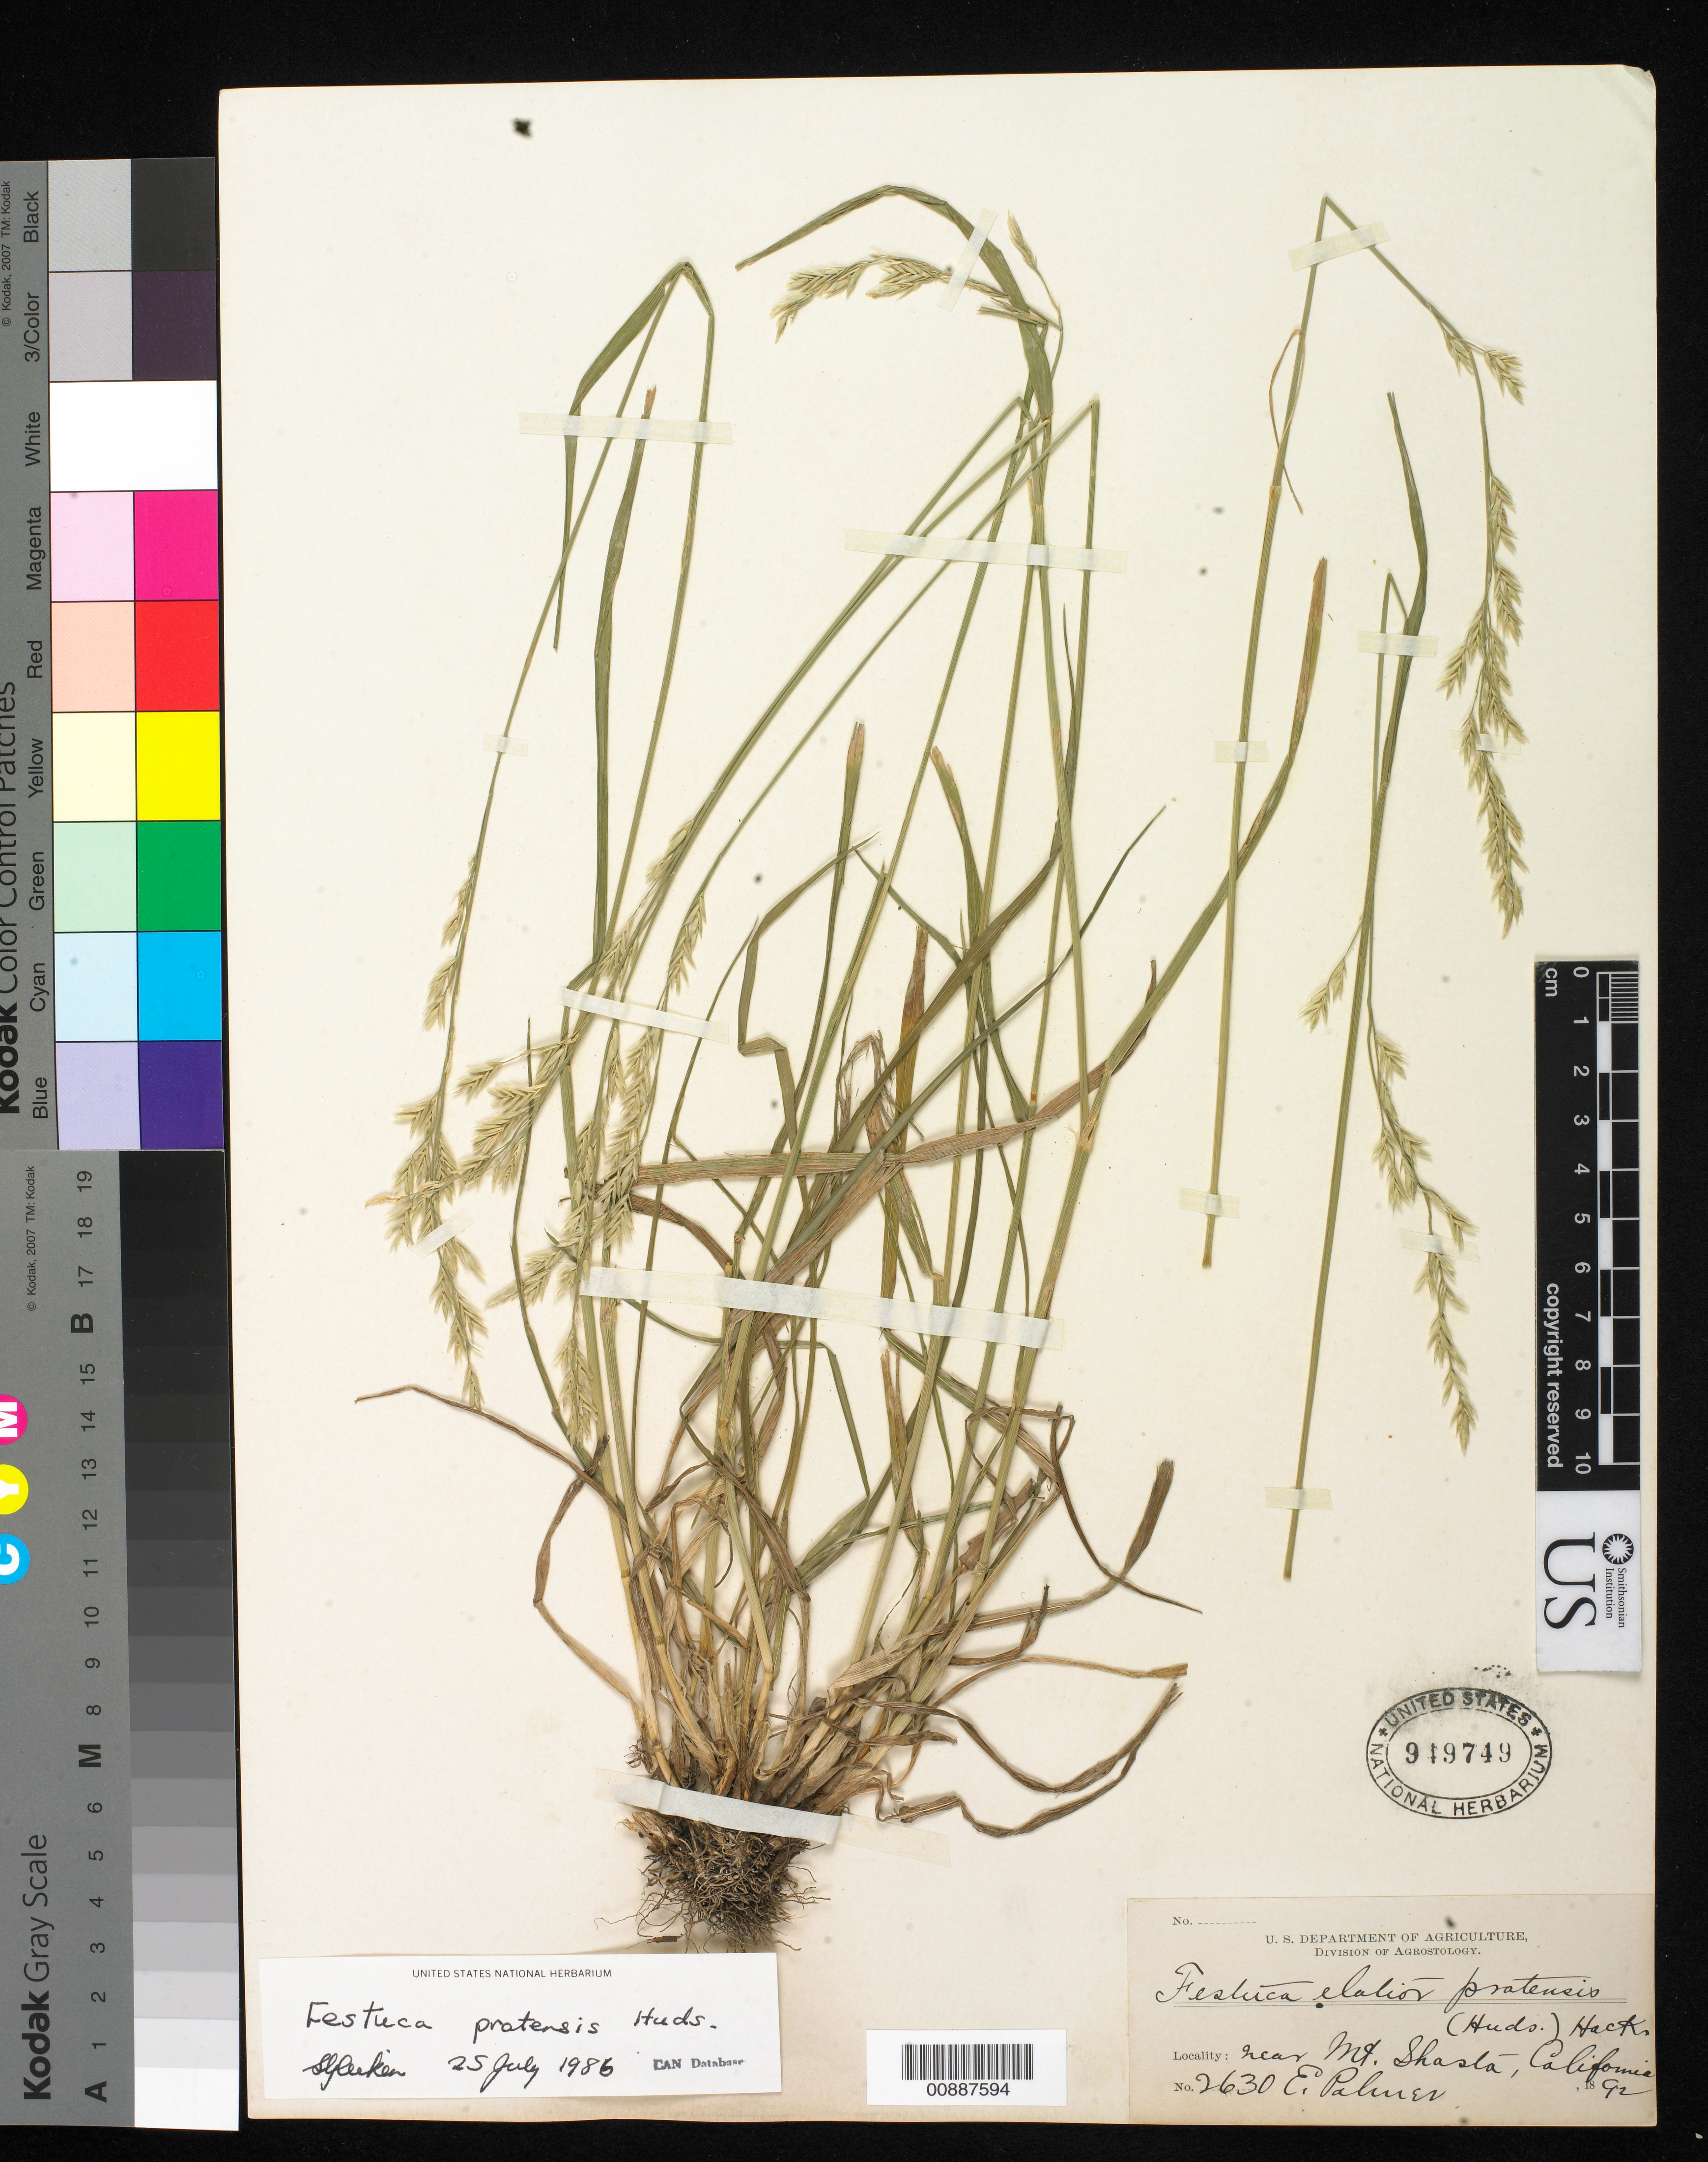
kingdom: Plantae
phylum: Tracheophyta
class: Liliopsida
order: Poales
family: Poaceae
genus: Lolium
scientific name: Lolium pratense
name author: (Huds.) Darbysh.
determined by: Poaceae Reorganization Project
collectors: E. Palmer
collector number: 2630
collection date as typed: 1892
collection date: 1892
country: United States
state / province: California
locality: Near Mt. Shasta, California.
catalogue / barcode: US 949749